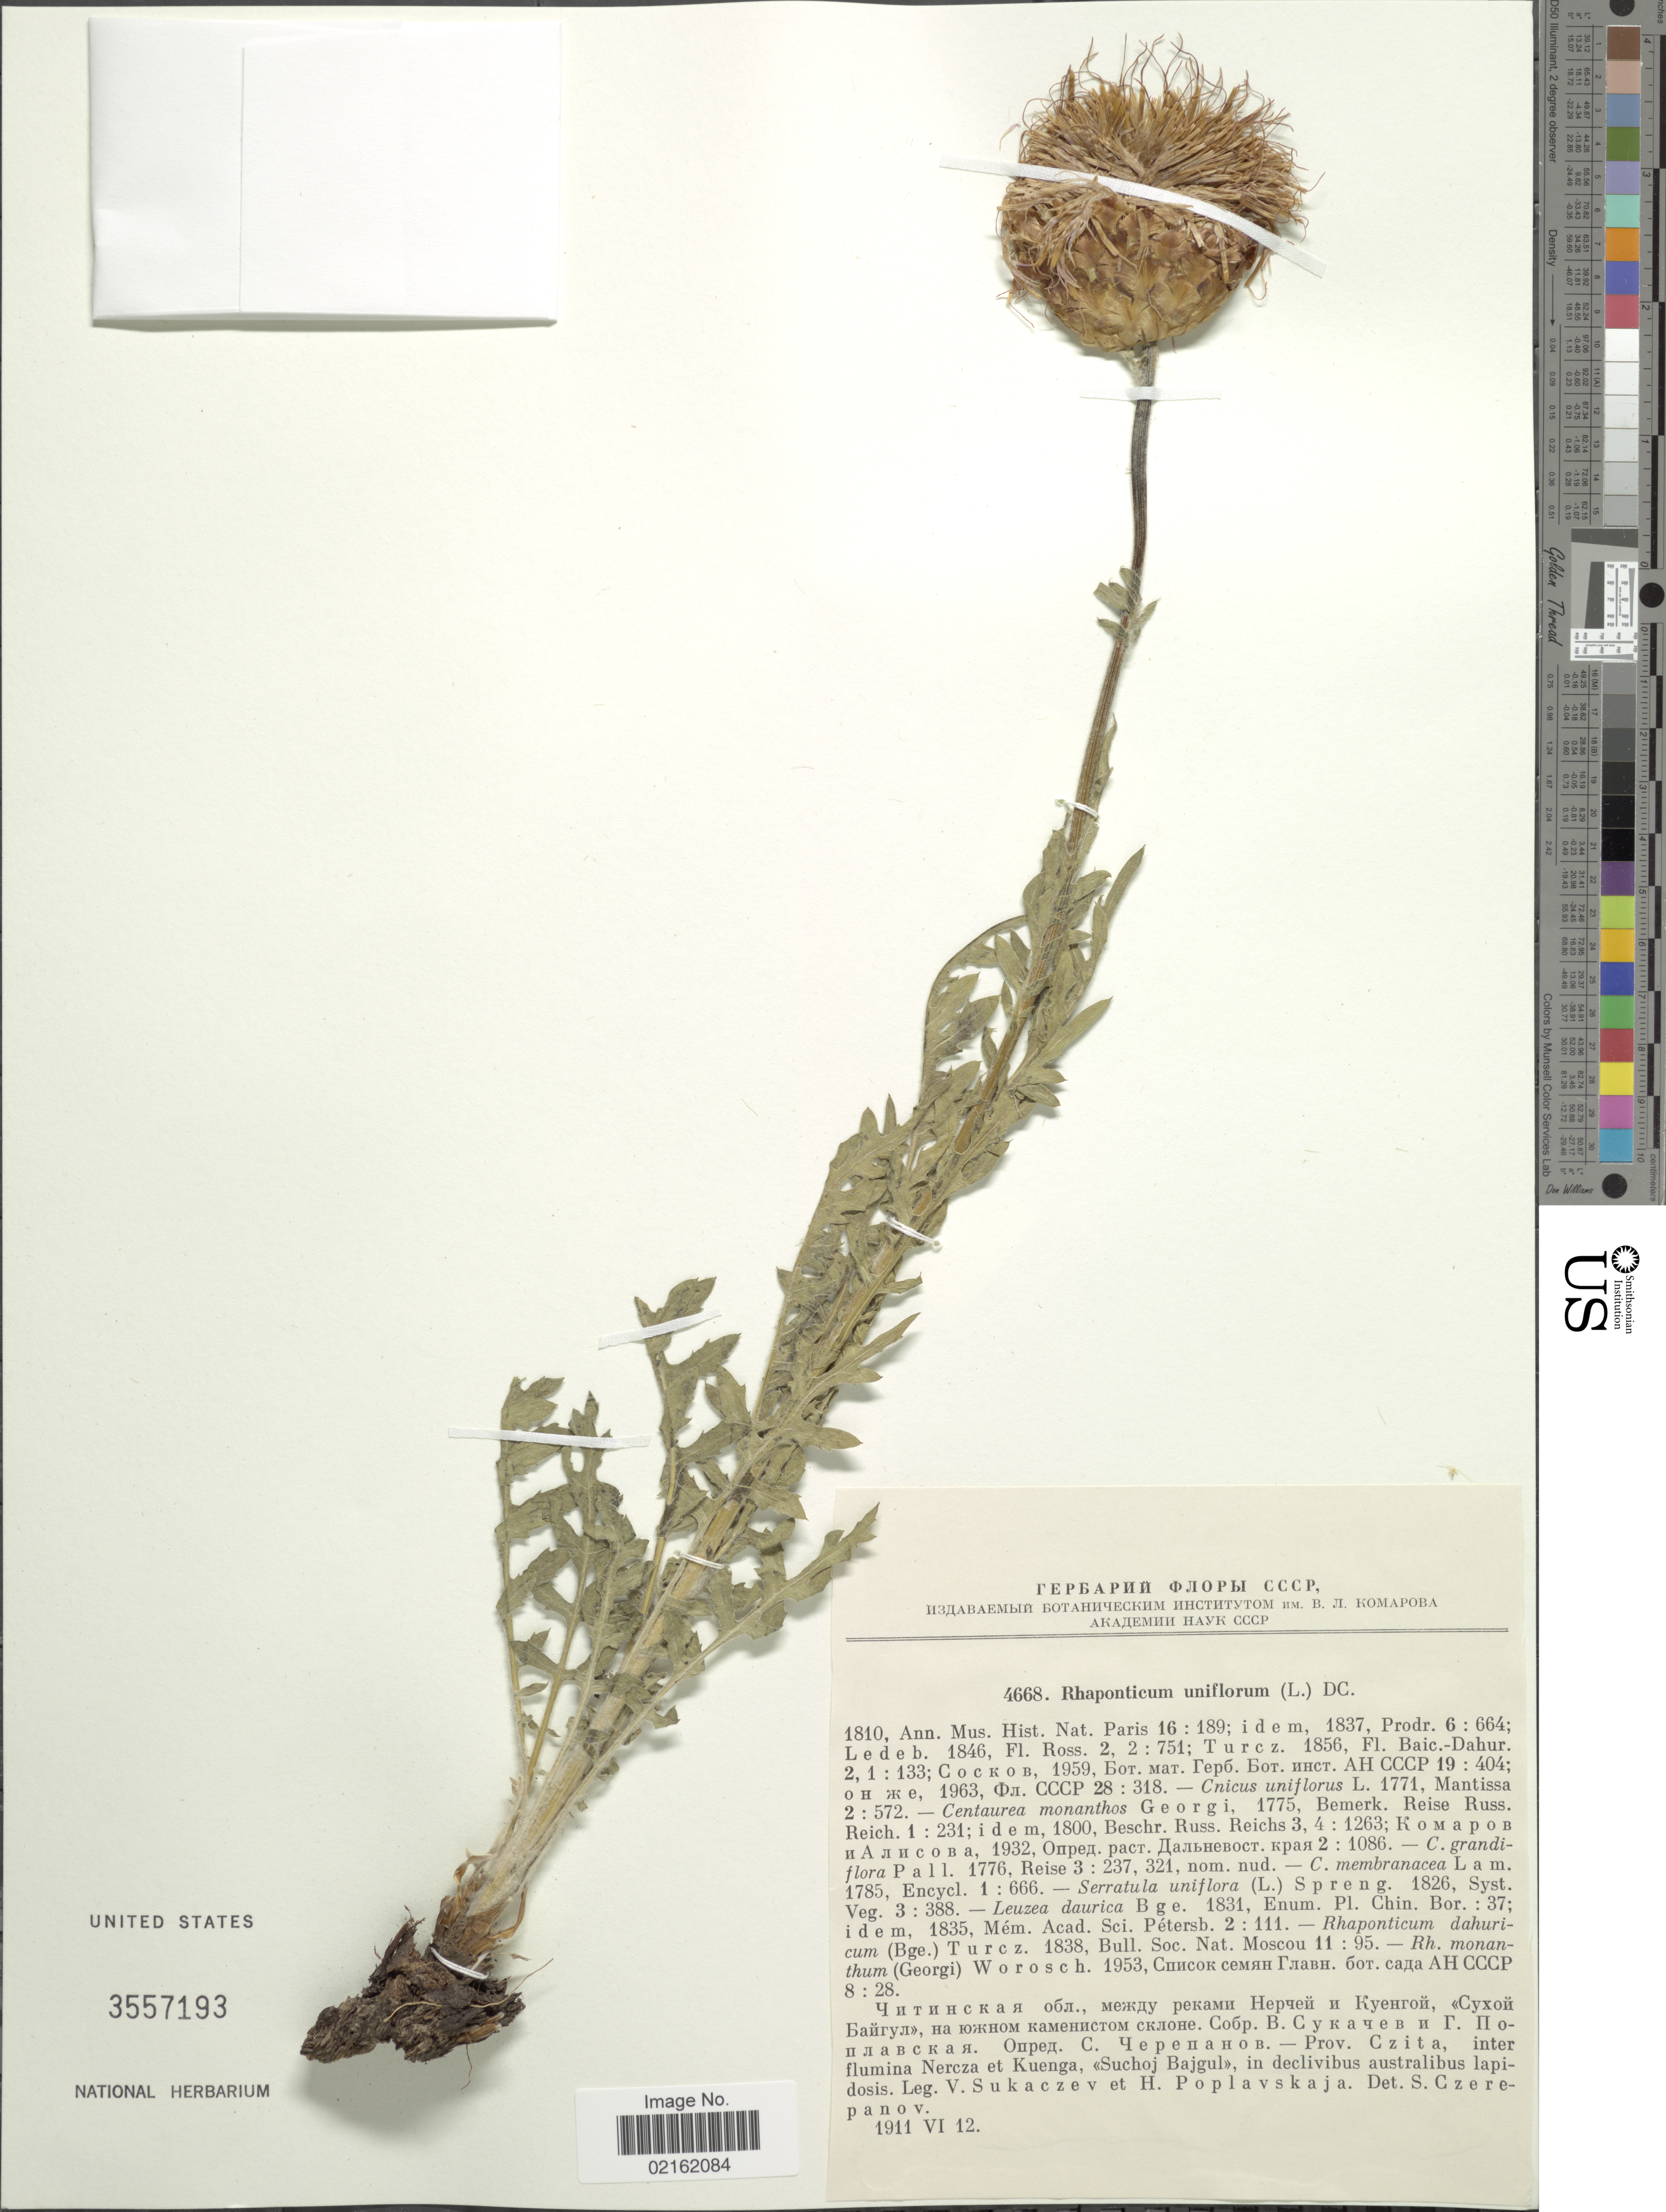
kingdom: Plantae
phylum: Tracheophyta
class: Magnoliopsida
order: Asterales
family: Asteraceae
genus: Leuzea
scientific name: Leuzea uniflora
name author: (L.) Holub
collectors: V. Sukaczev & H. I. Poplavskaja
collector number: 4668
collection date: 1911-06-12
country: Russian Federation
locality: Prov. Czita, inter flumina Nercza eyt Kunga Suchoj Bajgul.., in declivinus australibus lapidosis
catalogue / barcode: US 3557193